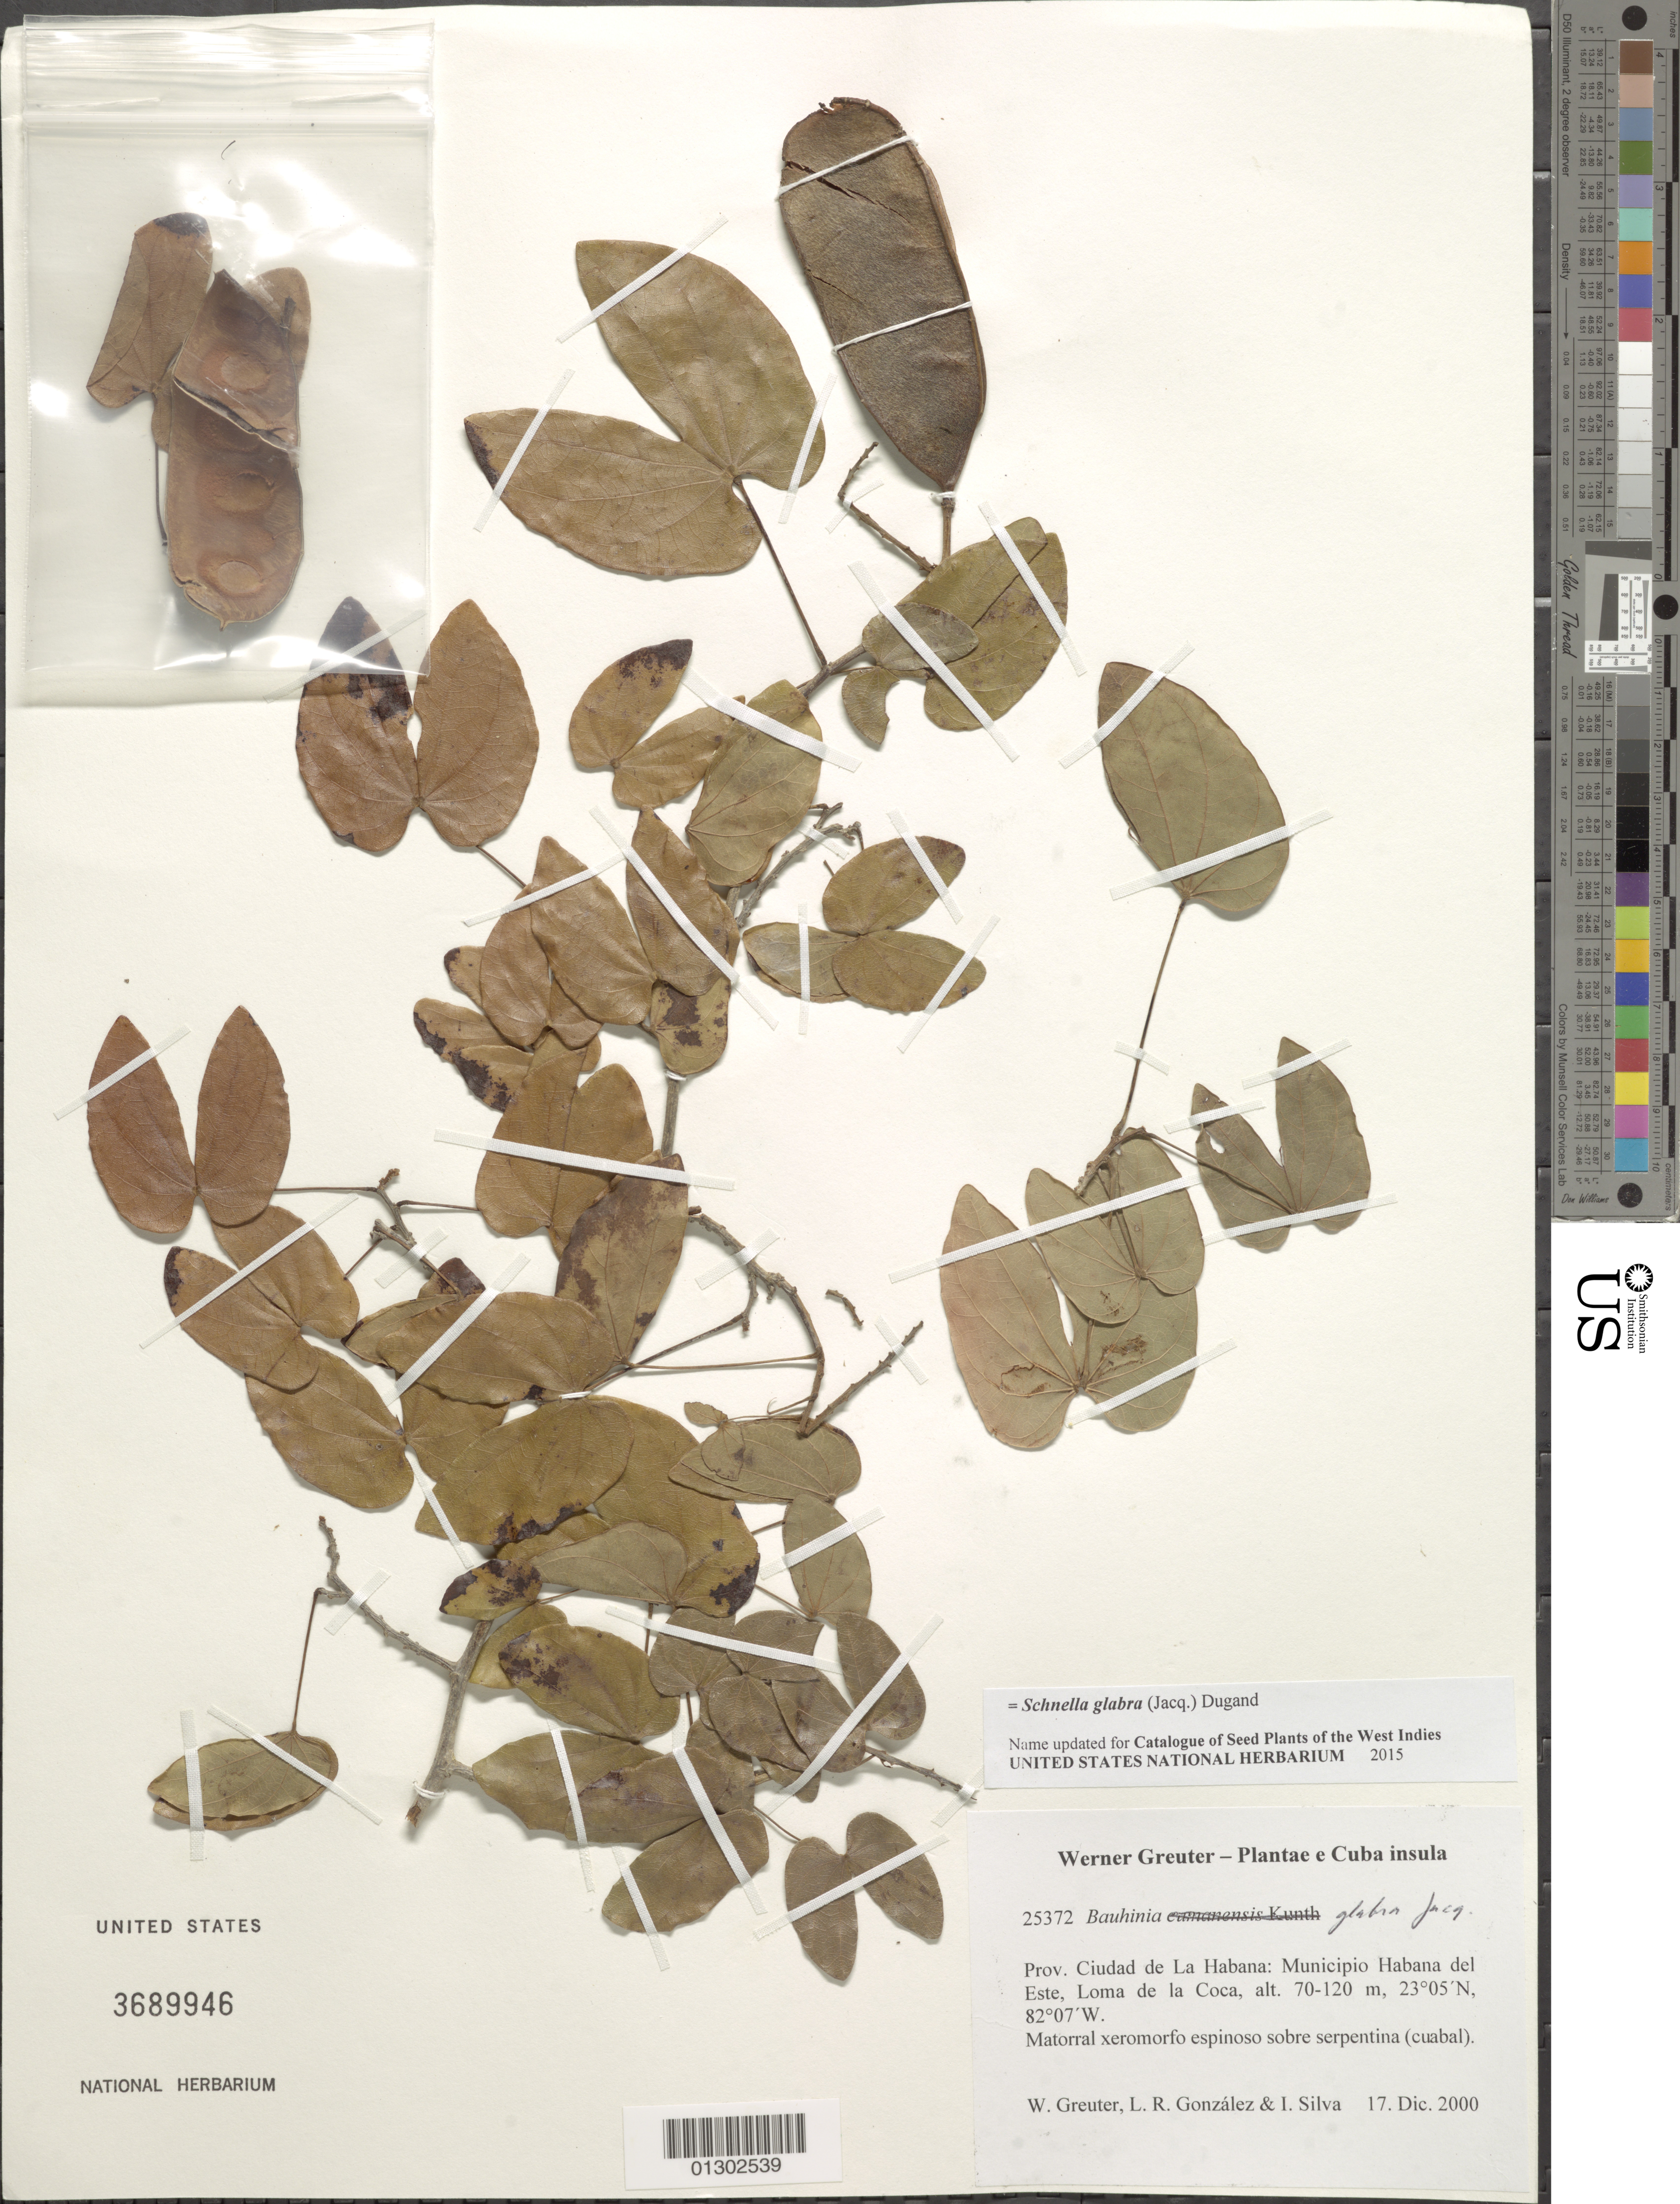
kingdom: Plantae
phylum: Tracheophyta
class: Magnoliopsida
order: Fabales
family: Fabaceae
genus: Schnella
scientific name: Schnella glabra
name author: (Jacq.) Dugand G.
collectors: W. R. Greuter, L. Gonzalez & I. Silva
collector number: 25372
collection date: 2000-12-17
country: Cuba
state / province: La Habana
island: Cuba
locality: Municipio Habana del Este, Loma de la Coca.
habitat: Matorral xeromorfo espinoso sobre serpentina (cuabal).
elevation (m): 70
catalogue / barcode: US 3689946